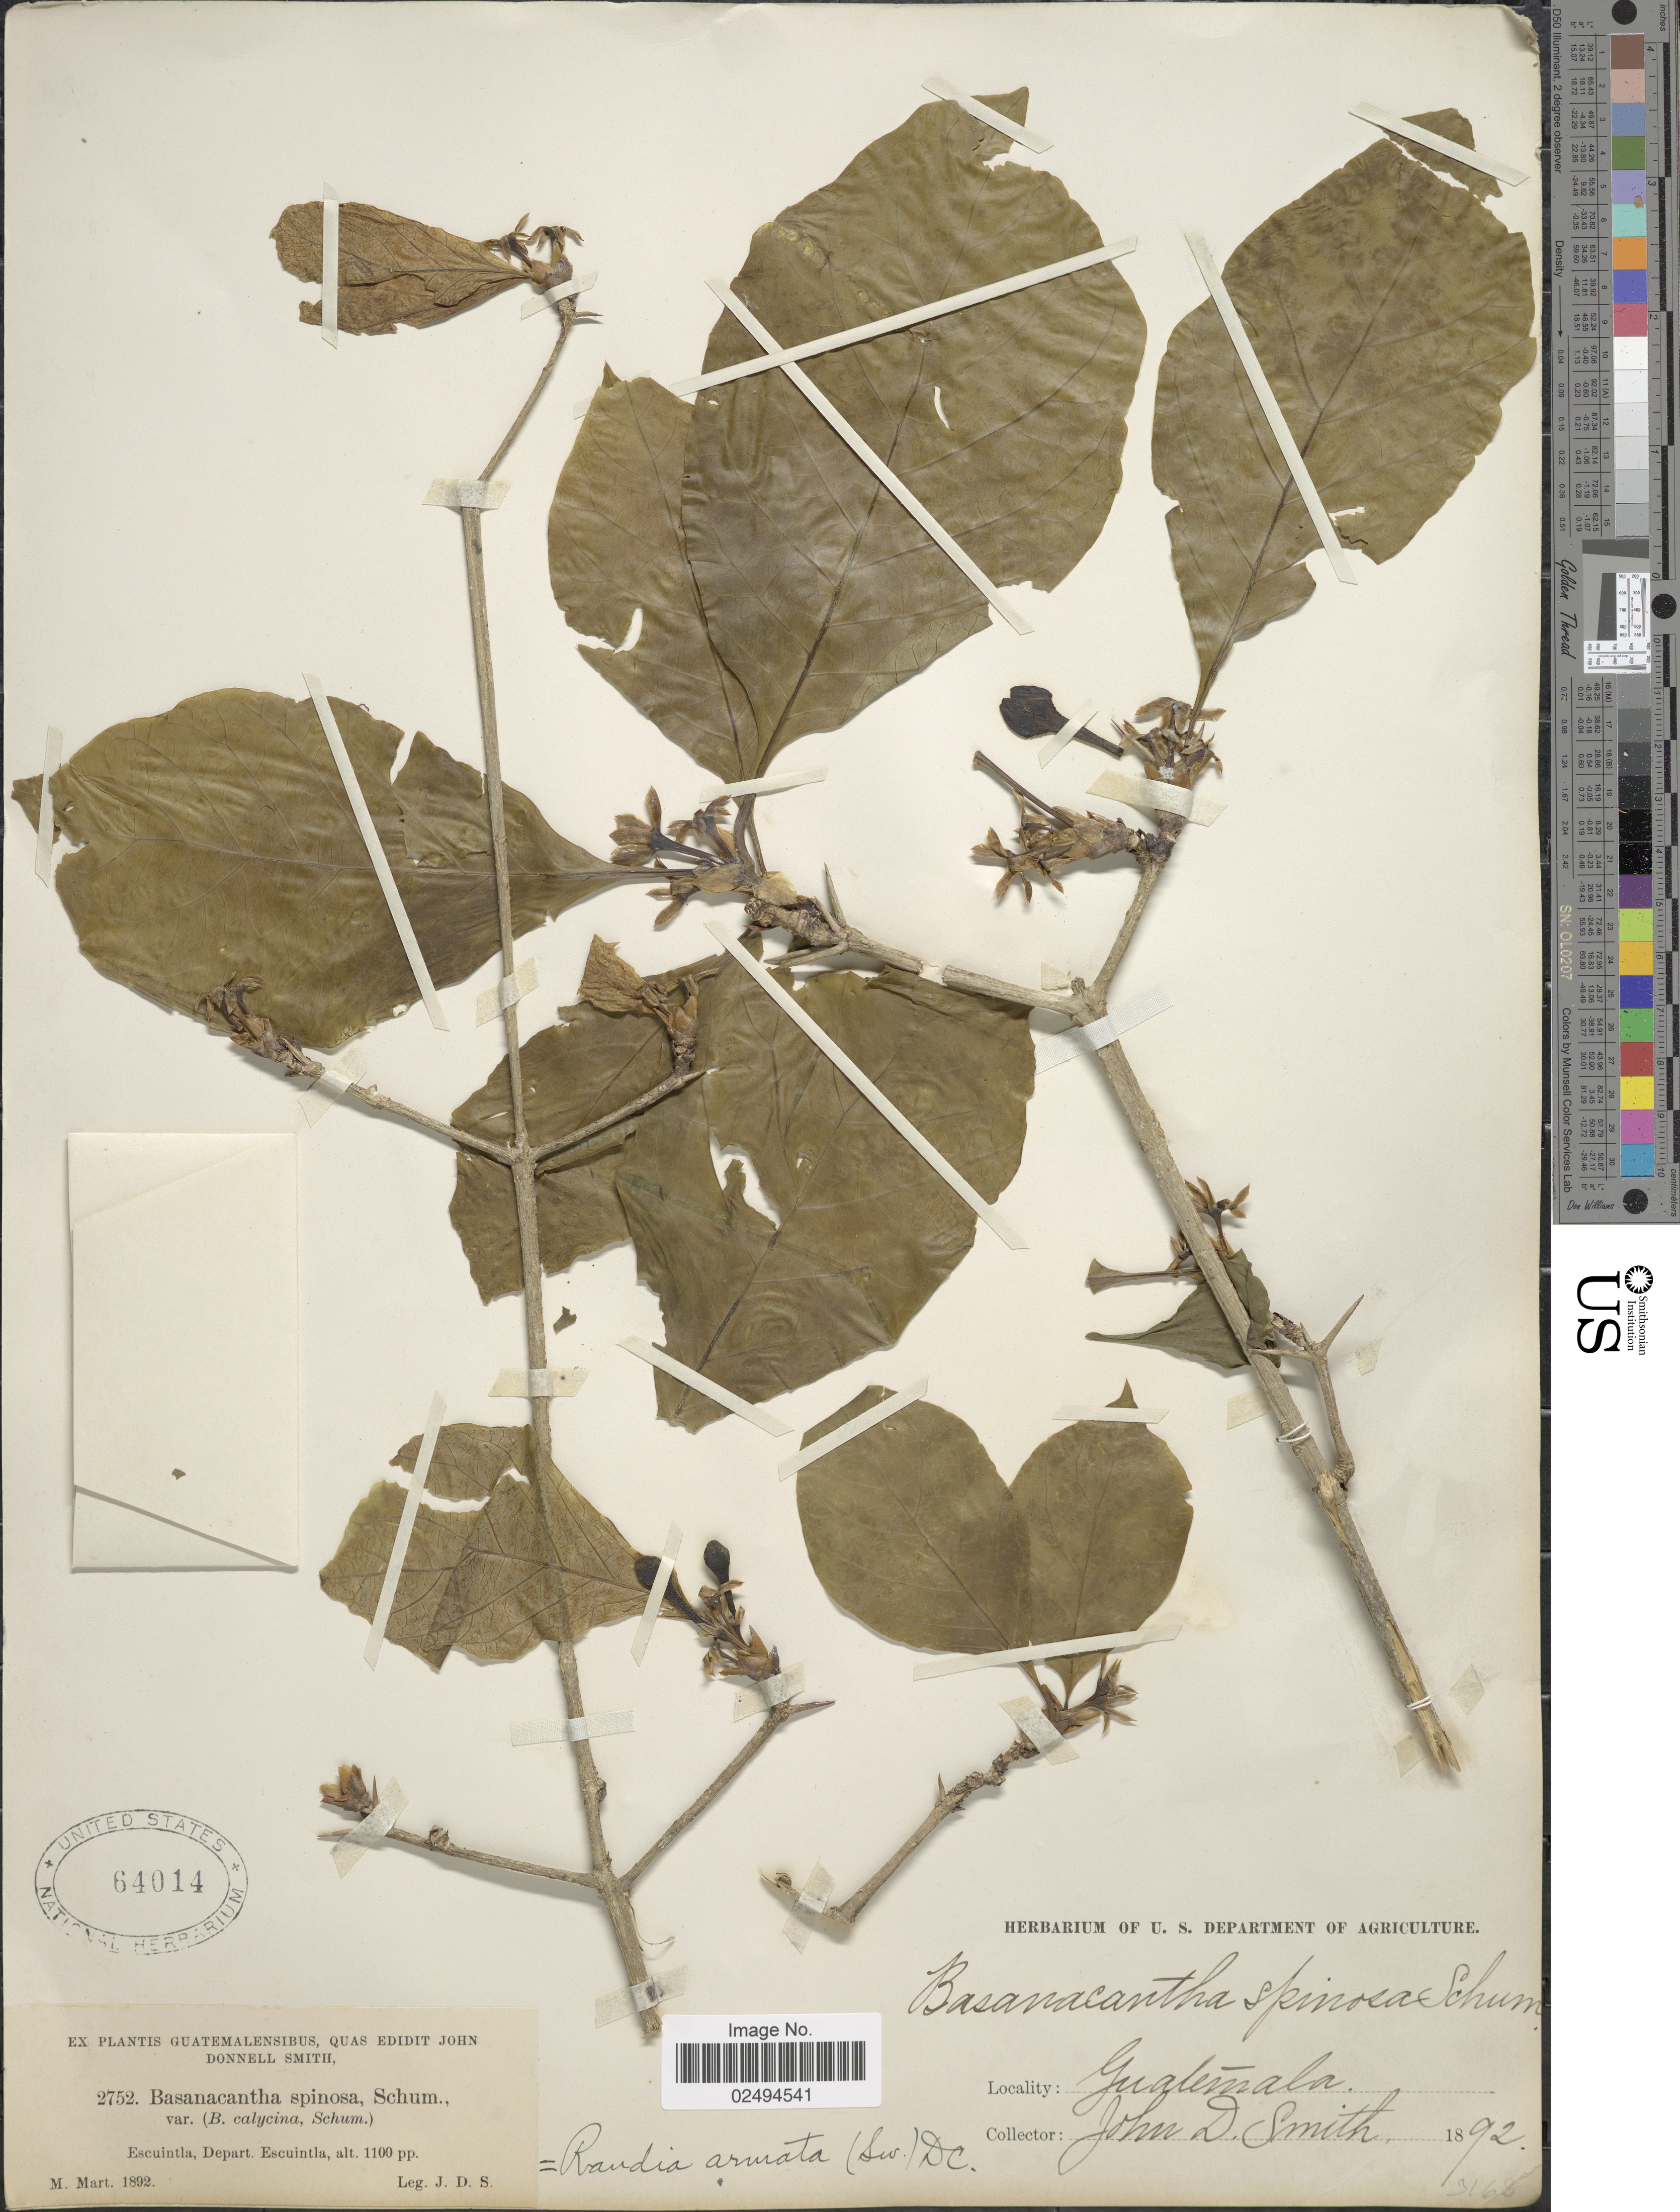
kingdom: Plantae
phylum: Tracheophyta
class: Magnoliopsida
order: Gentianales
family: Rubiaceae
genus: Randia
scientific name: Randia armata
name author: (Sw.) DC.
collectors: J. Donnell Smith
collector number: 2752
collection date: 1892-03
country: Guatemala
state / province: Escuintla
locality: Escuintla, Depart. Escuintla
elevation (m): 335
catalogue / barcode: US 64014